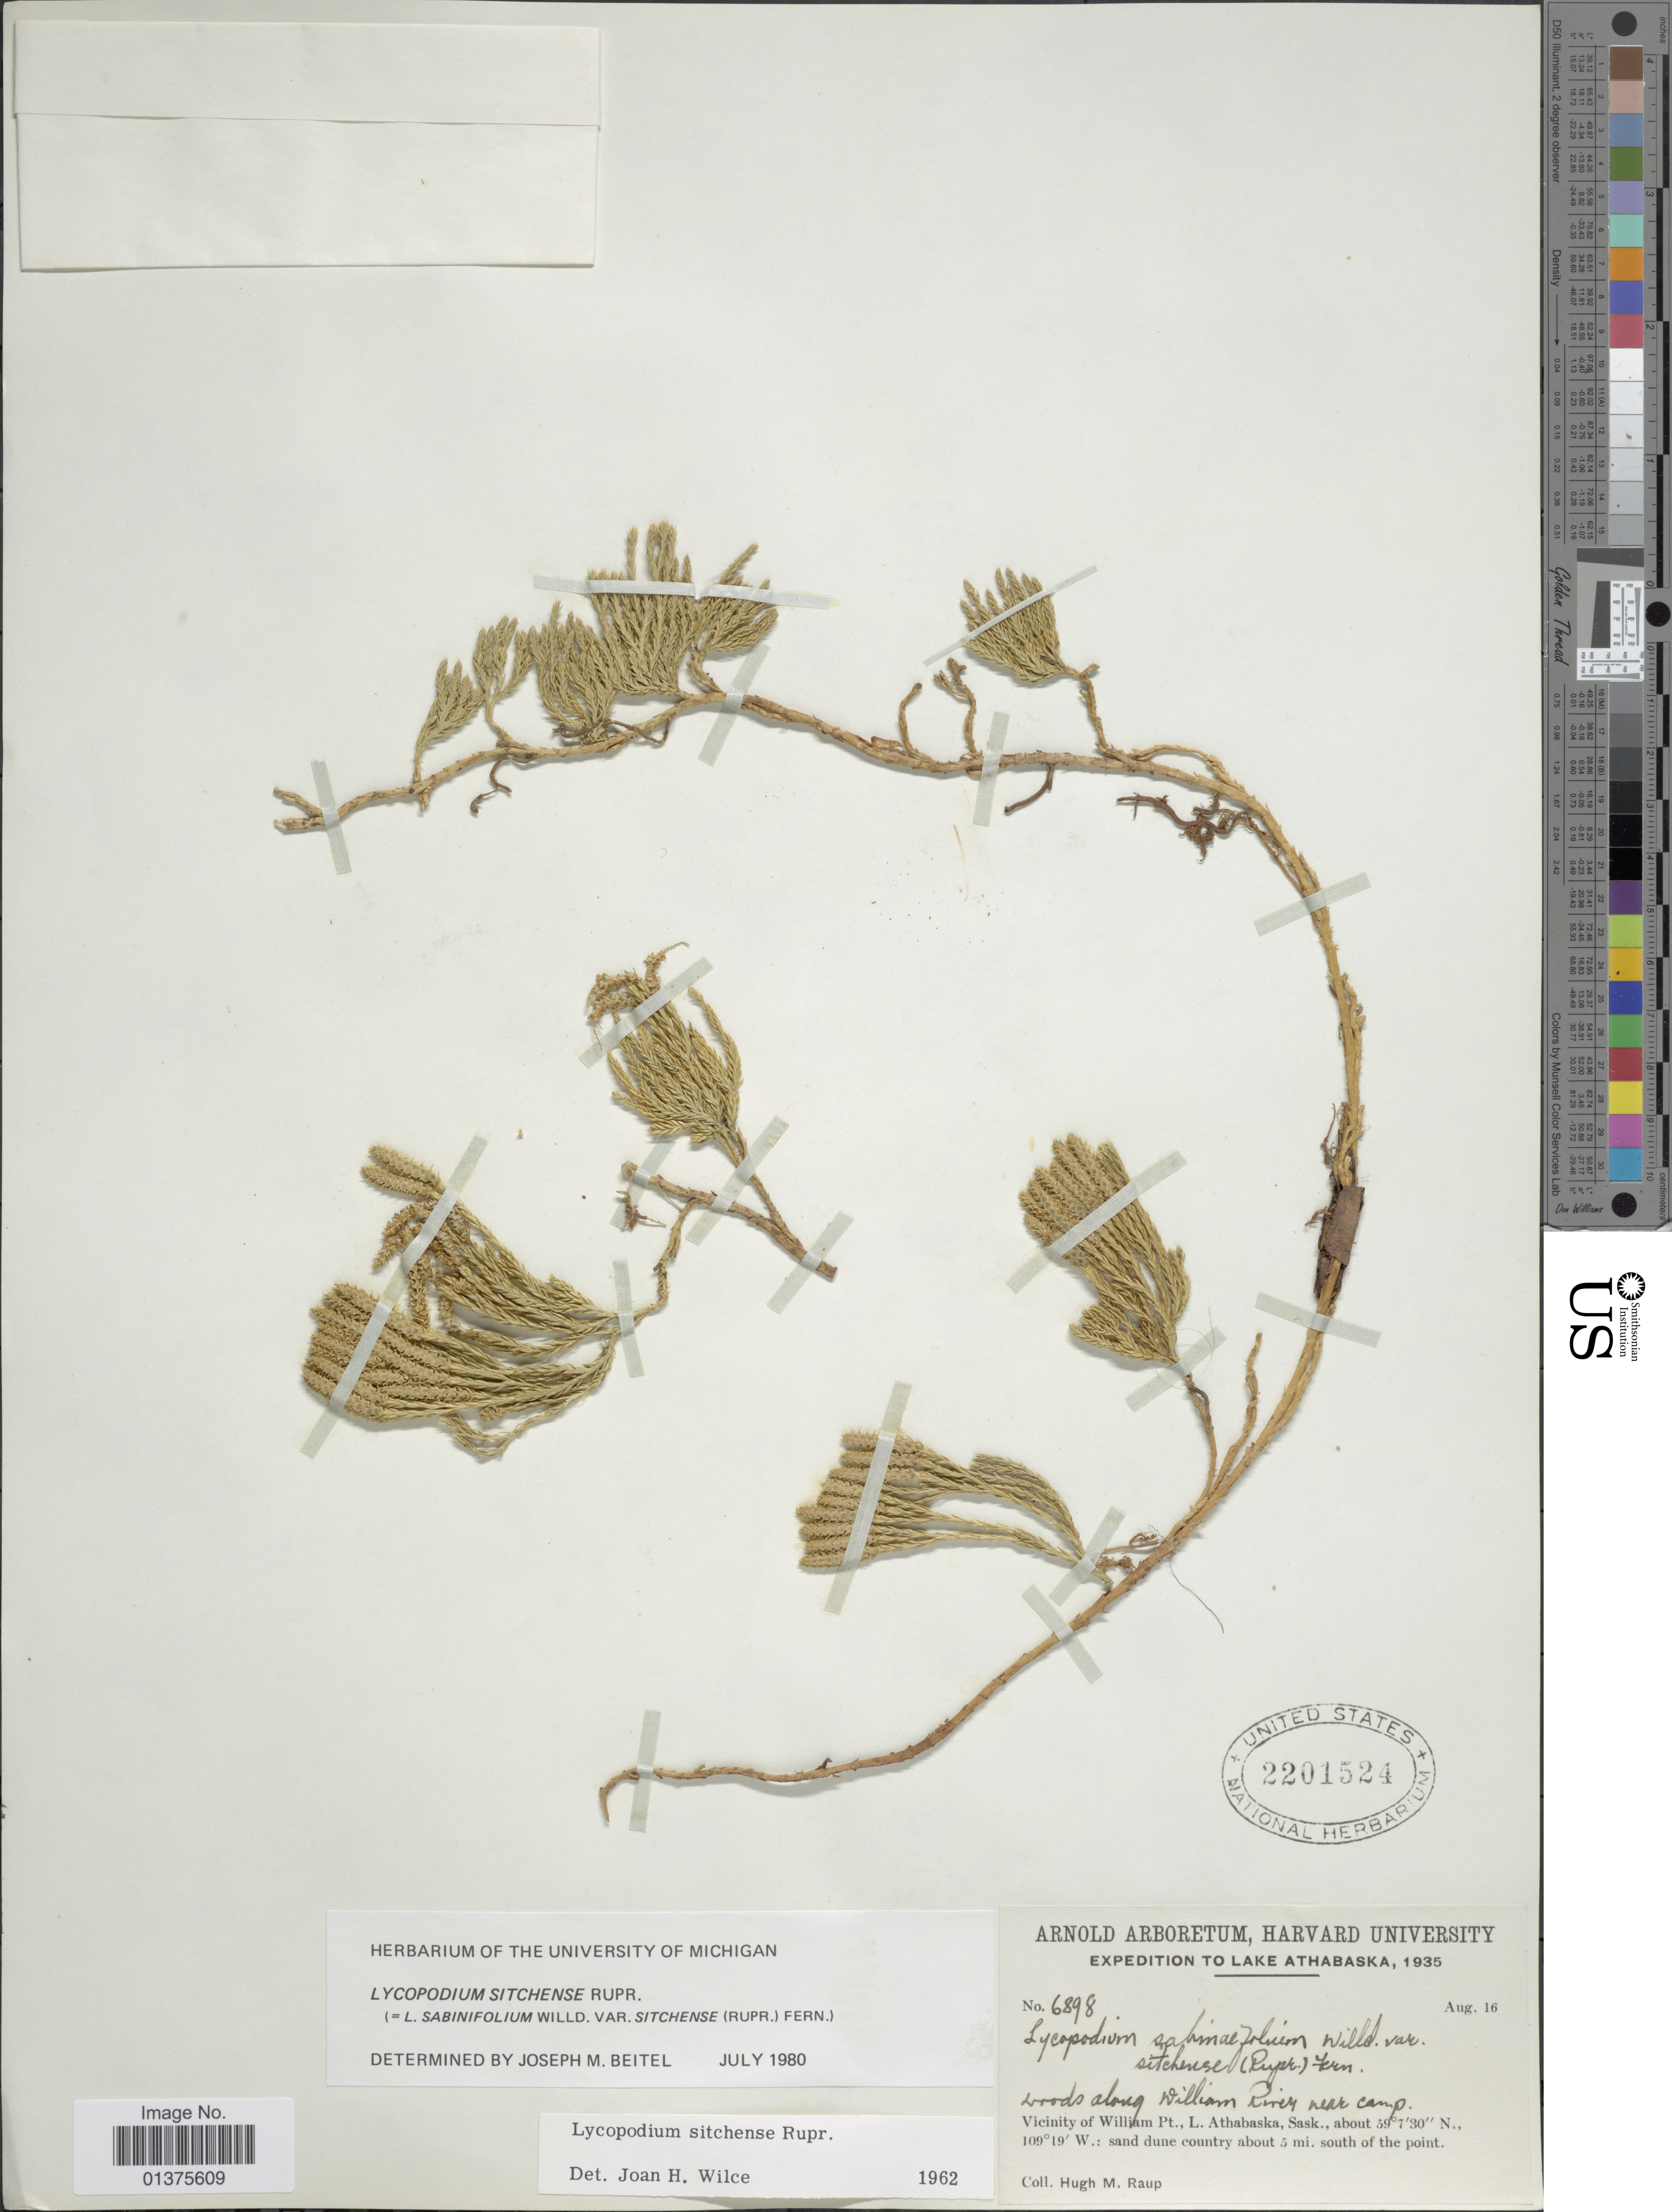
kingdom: Plantae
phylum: Tracheophyta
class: Lycopodiopsida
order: Lycopodiales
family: Lycopodiaceae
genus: Diphasiastrum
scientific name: Diphasiastrum sitchense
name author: (Rupr.) Holub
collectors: H. Raup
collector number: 6898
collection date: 1935-08-16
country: Canada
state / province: Saskatchewan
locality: Lake Athabaska, woods along William River near camp, Vicinity of William Pt., L. Athabaska, Sask., sand dune country about 5 mi south of the point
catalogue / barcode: US 2201524